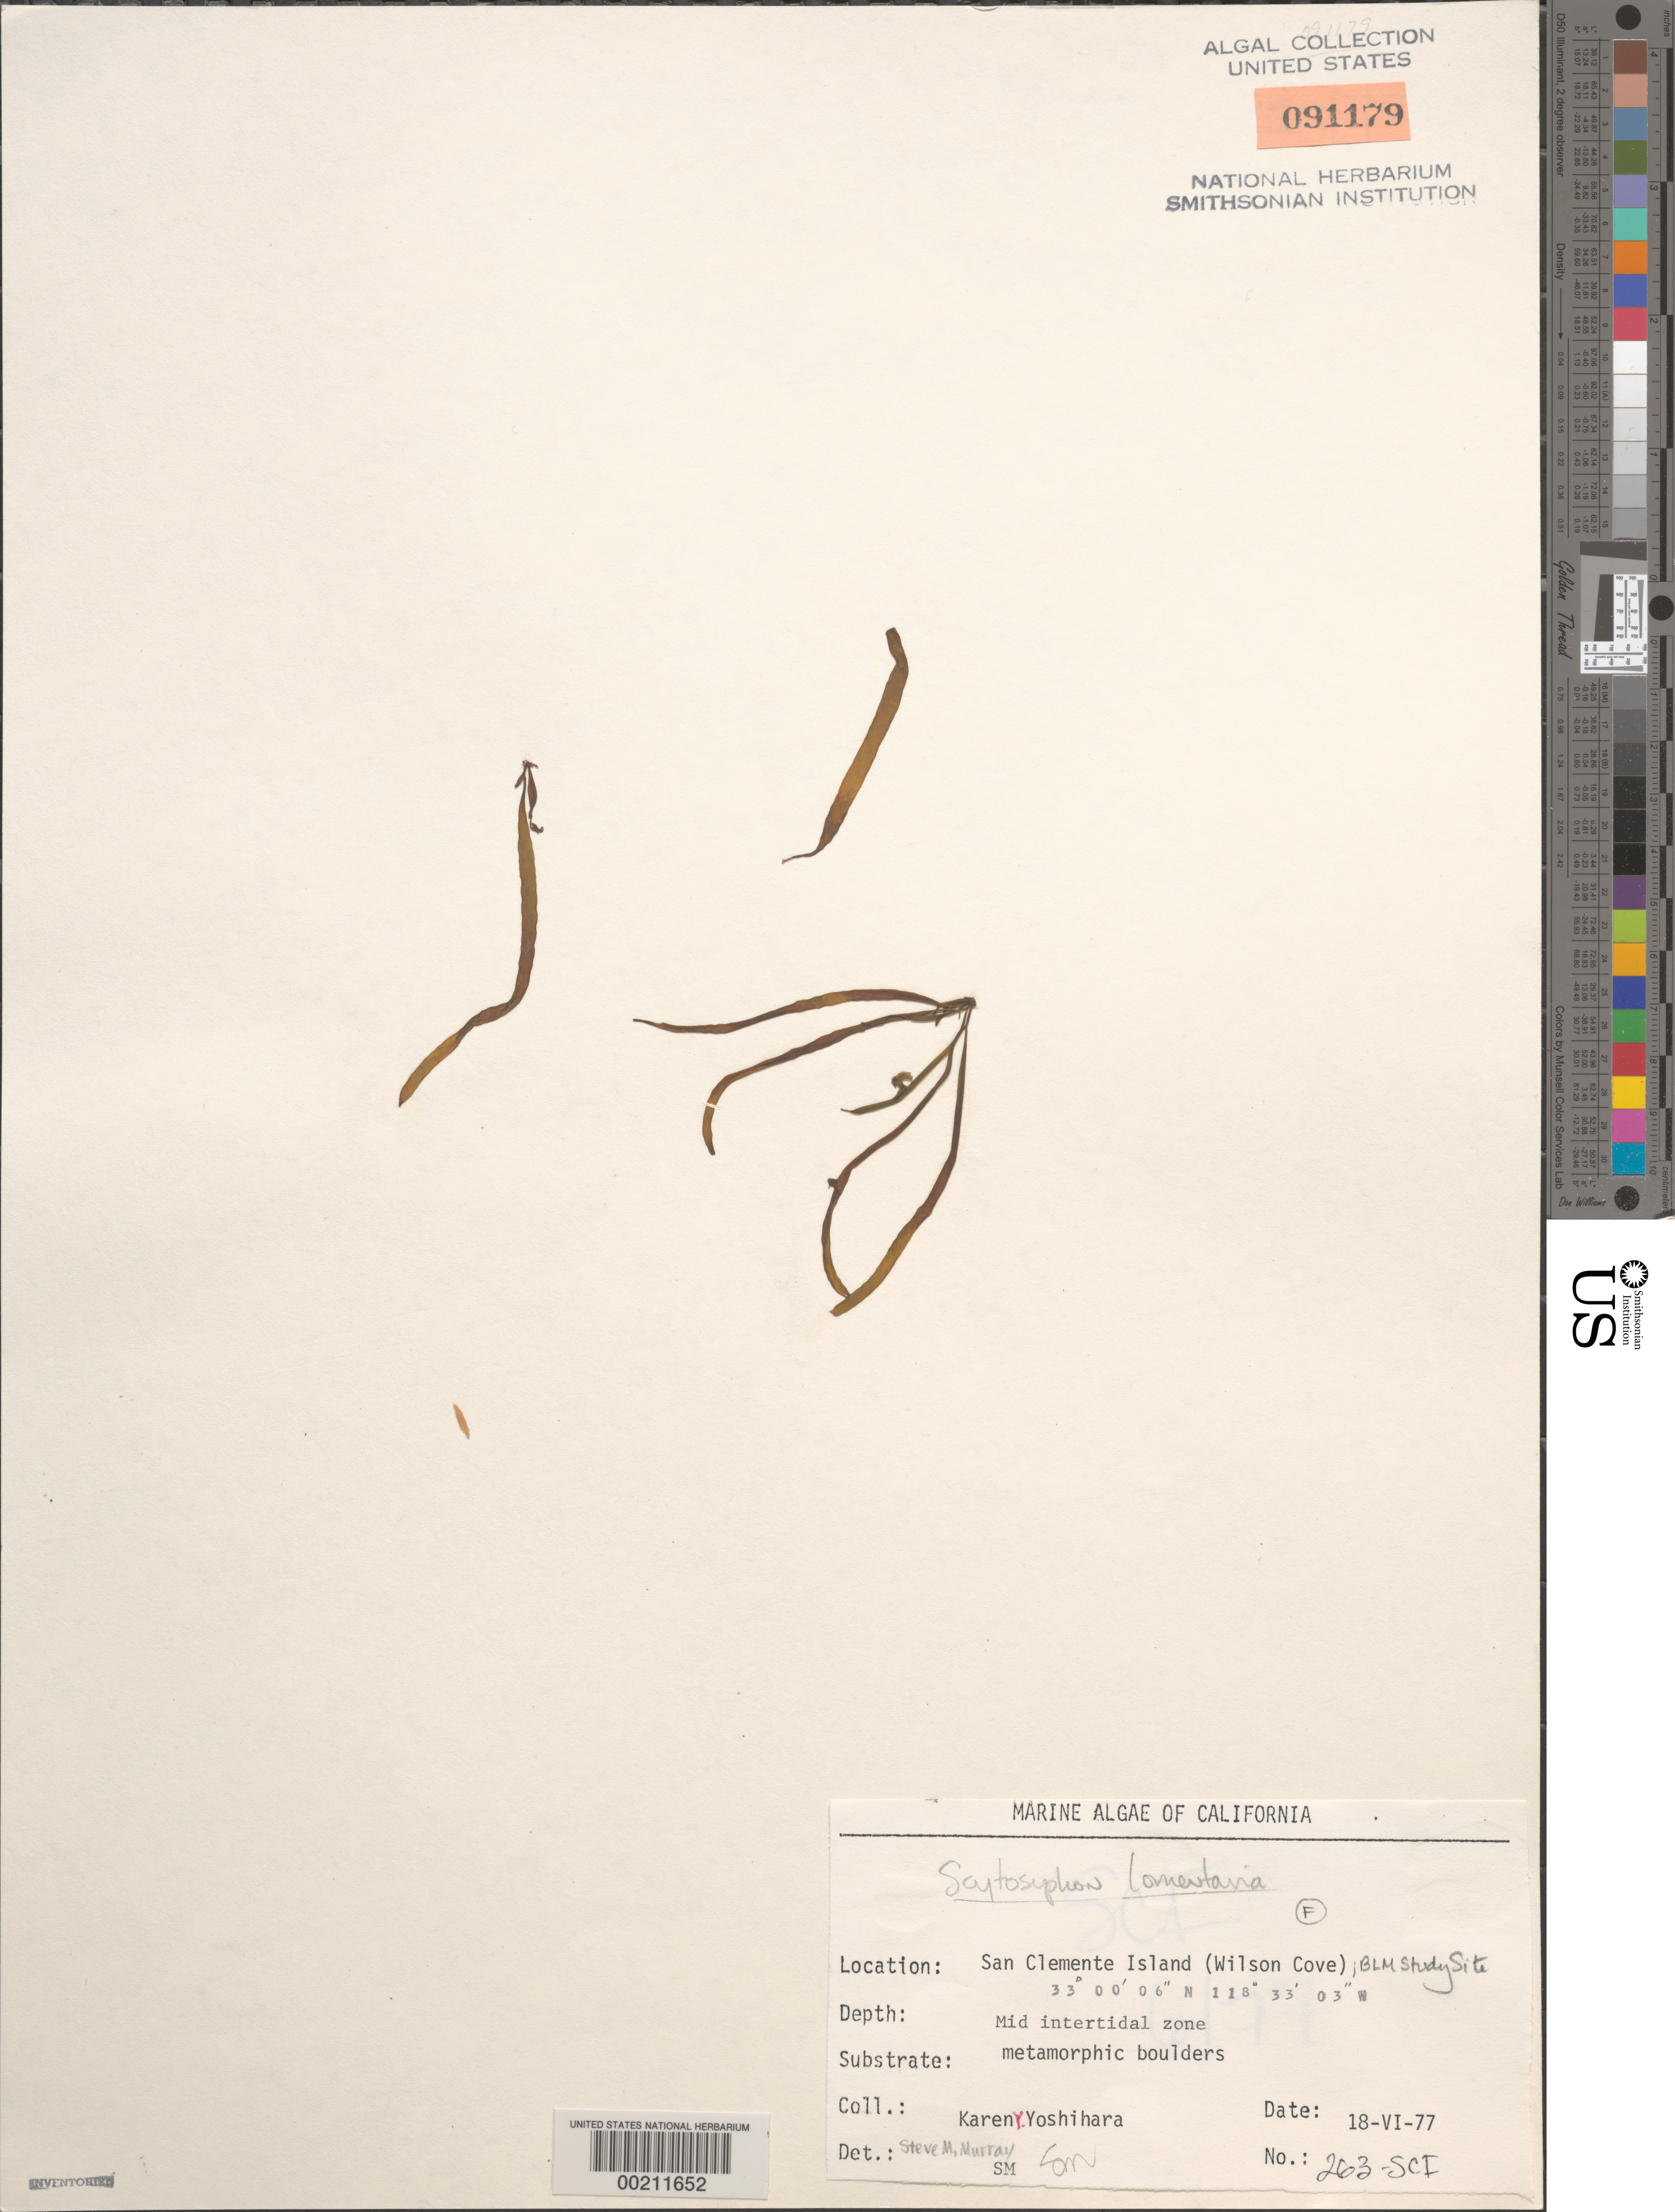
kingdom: Chromista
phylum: Ochrophyta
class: Phaeophyceae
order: Scytosiphonales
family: Scytosiphonaceae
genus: Scytosiphon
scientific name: Scytosiphon lomentaria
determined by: Murray, S. N.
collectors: K. Yoshihara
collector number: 263-sci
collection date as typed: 18 Jun 1977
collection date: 1977-06-18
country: United States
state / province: California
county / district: Los Angeles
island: San Clemente Island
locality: Wilson Cove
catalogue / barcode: US 91179